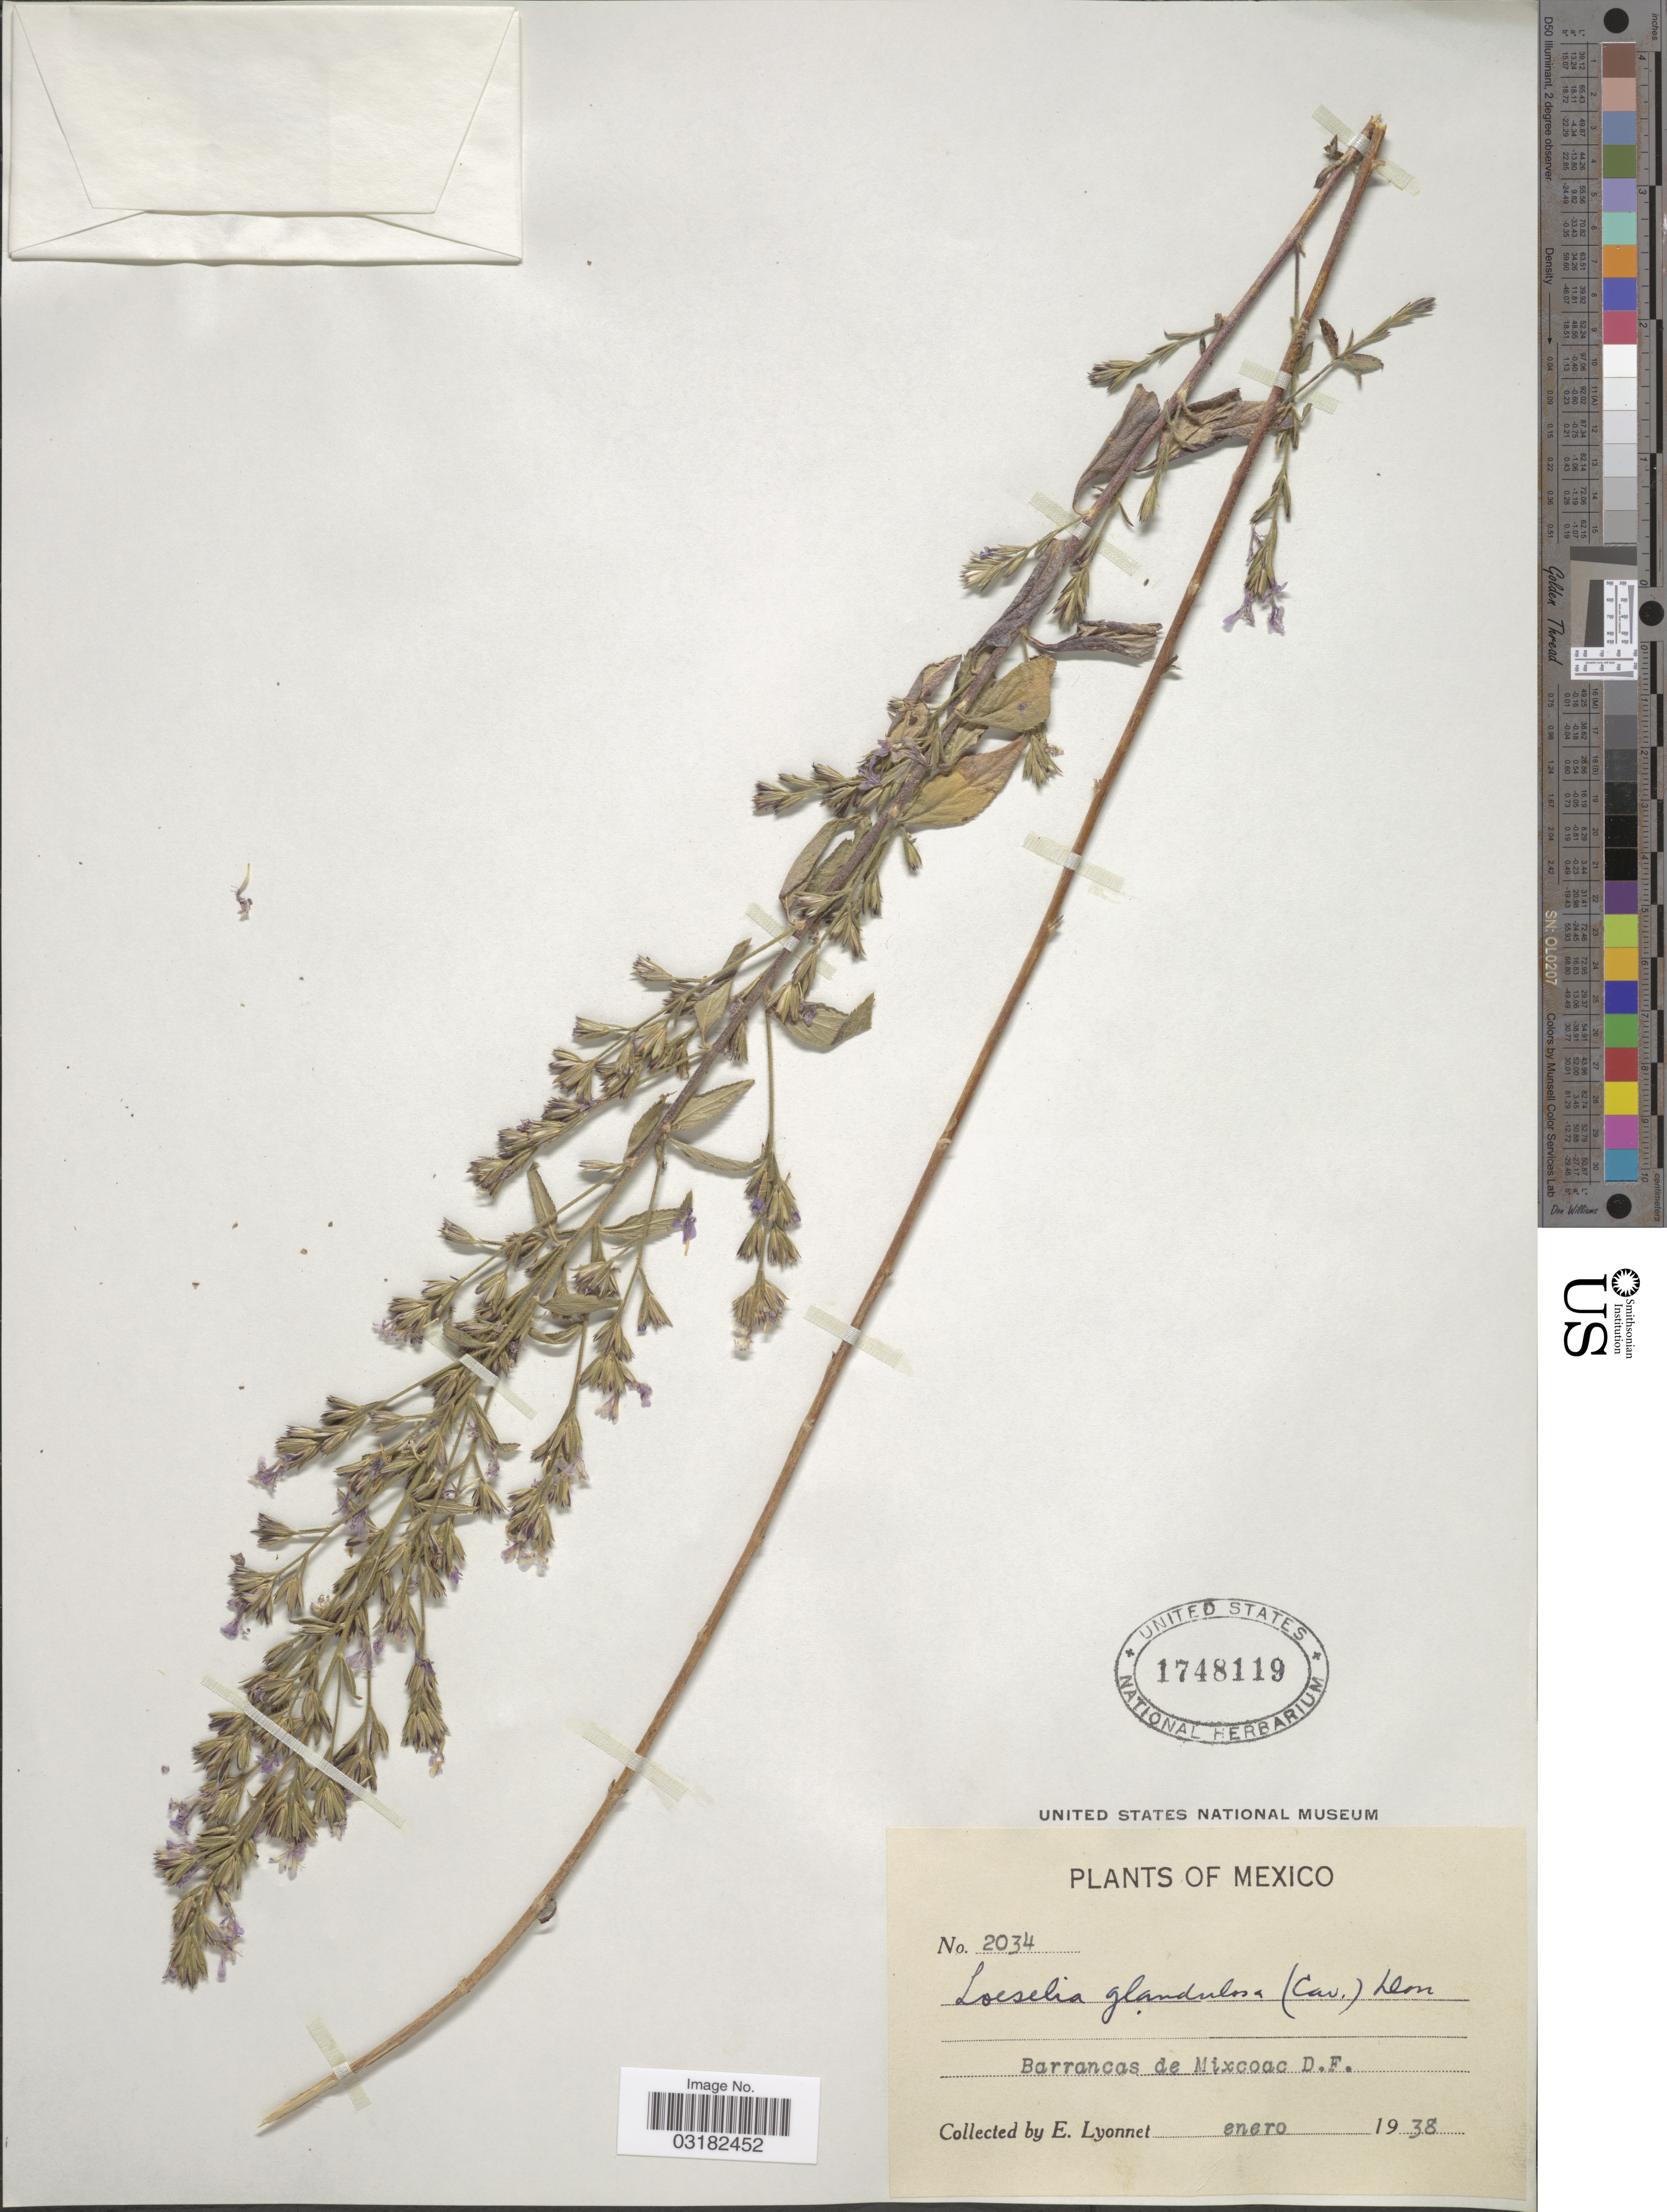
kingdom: Plantae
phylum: Tracheophyta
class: Magnoliopsida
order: Ericales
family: Polemoniaceae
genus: Loeselia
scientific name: Loeselia glandulosa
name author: (Cav.) G. Don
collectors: E. Lyonnet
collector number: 2034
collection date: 1938-01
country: Mexico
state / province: Distrito Federal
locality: Barrancas de Mixcoac D.F.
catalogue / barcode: US 1748119